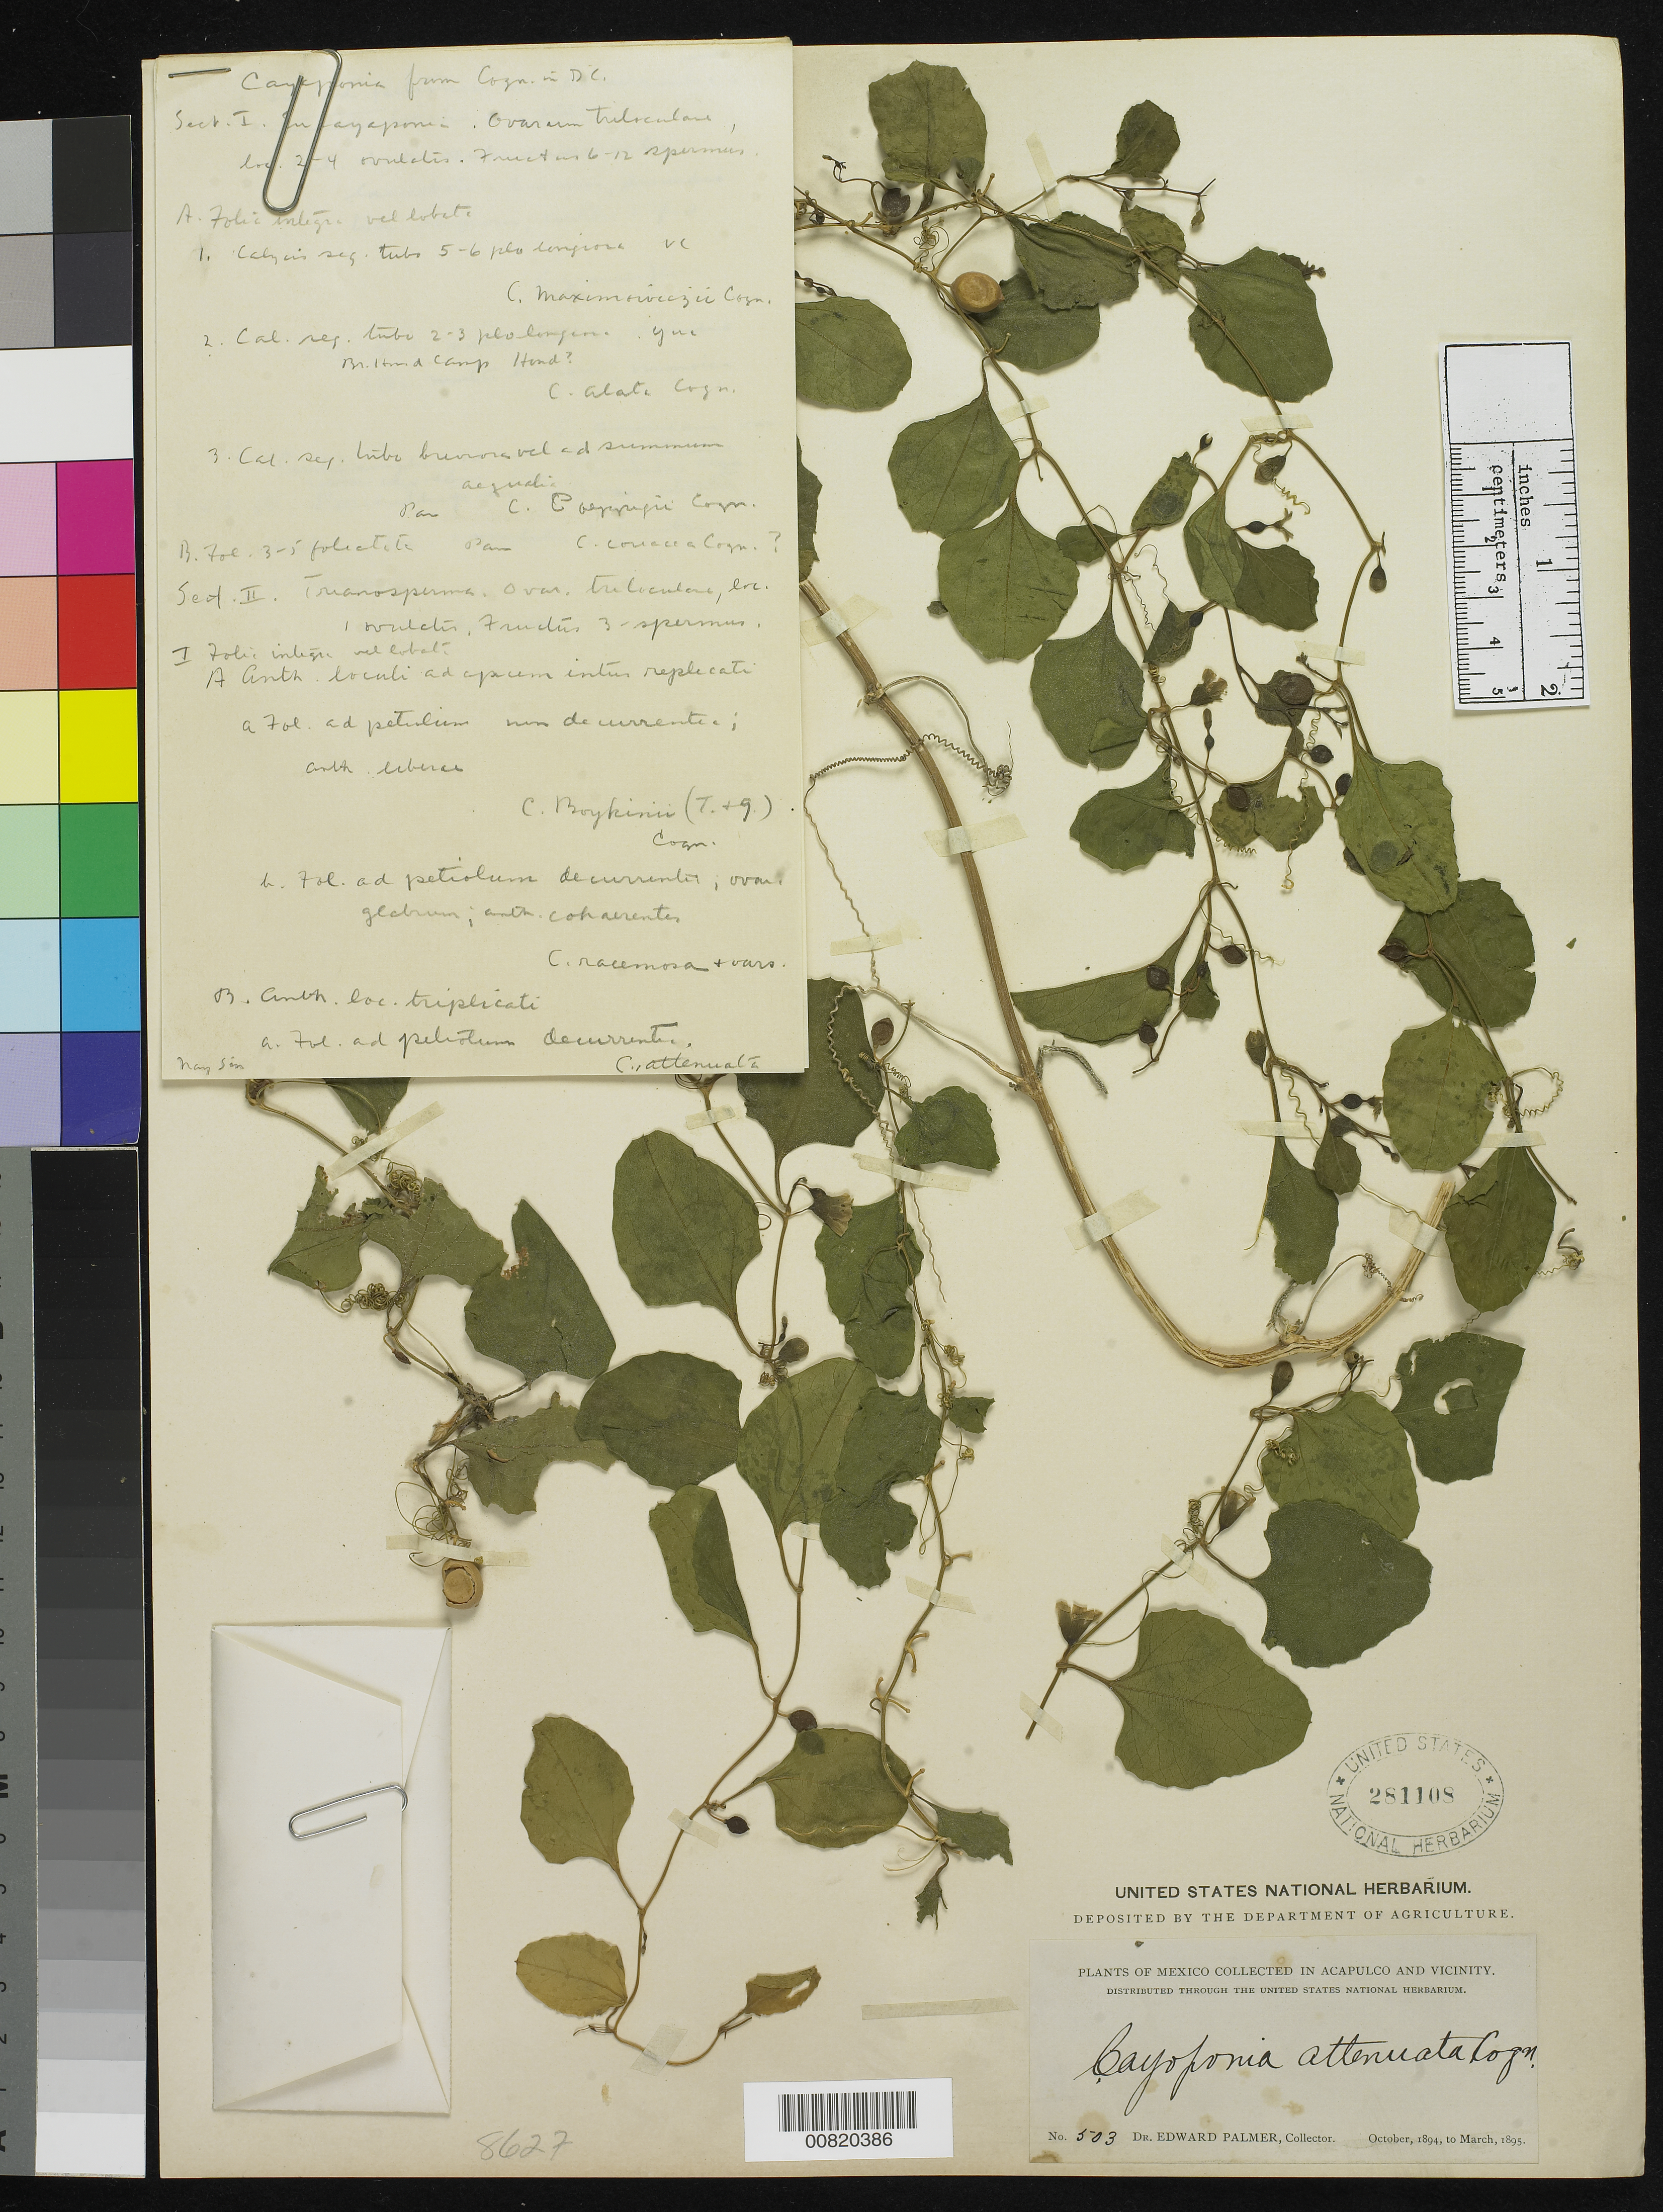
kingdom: Plantae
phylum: Tracheophyta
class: Magnoliopsida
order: Cucurbitales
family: Cucurbitaceae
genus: Cayaponia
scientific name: Cayaponia attenuata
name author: (Hook. & Arn.) Cogn.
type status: Voucher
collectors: E. Palmer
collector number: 503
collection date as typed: Oct 1894 to -- Mar 1895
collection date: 1894-10/1895-03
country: Mexico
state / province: Guerrero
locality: Acapulco, Guerrero and vicinity.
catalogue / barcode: US 281108